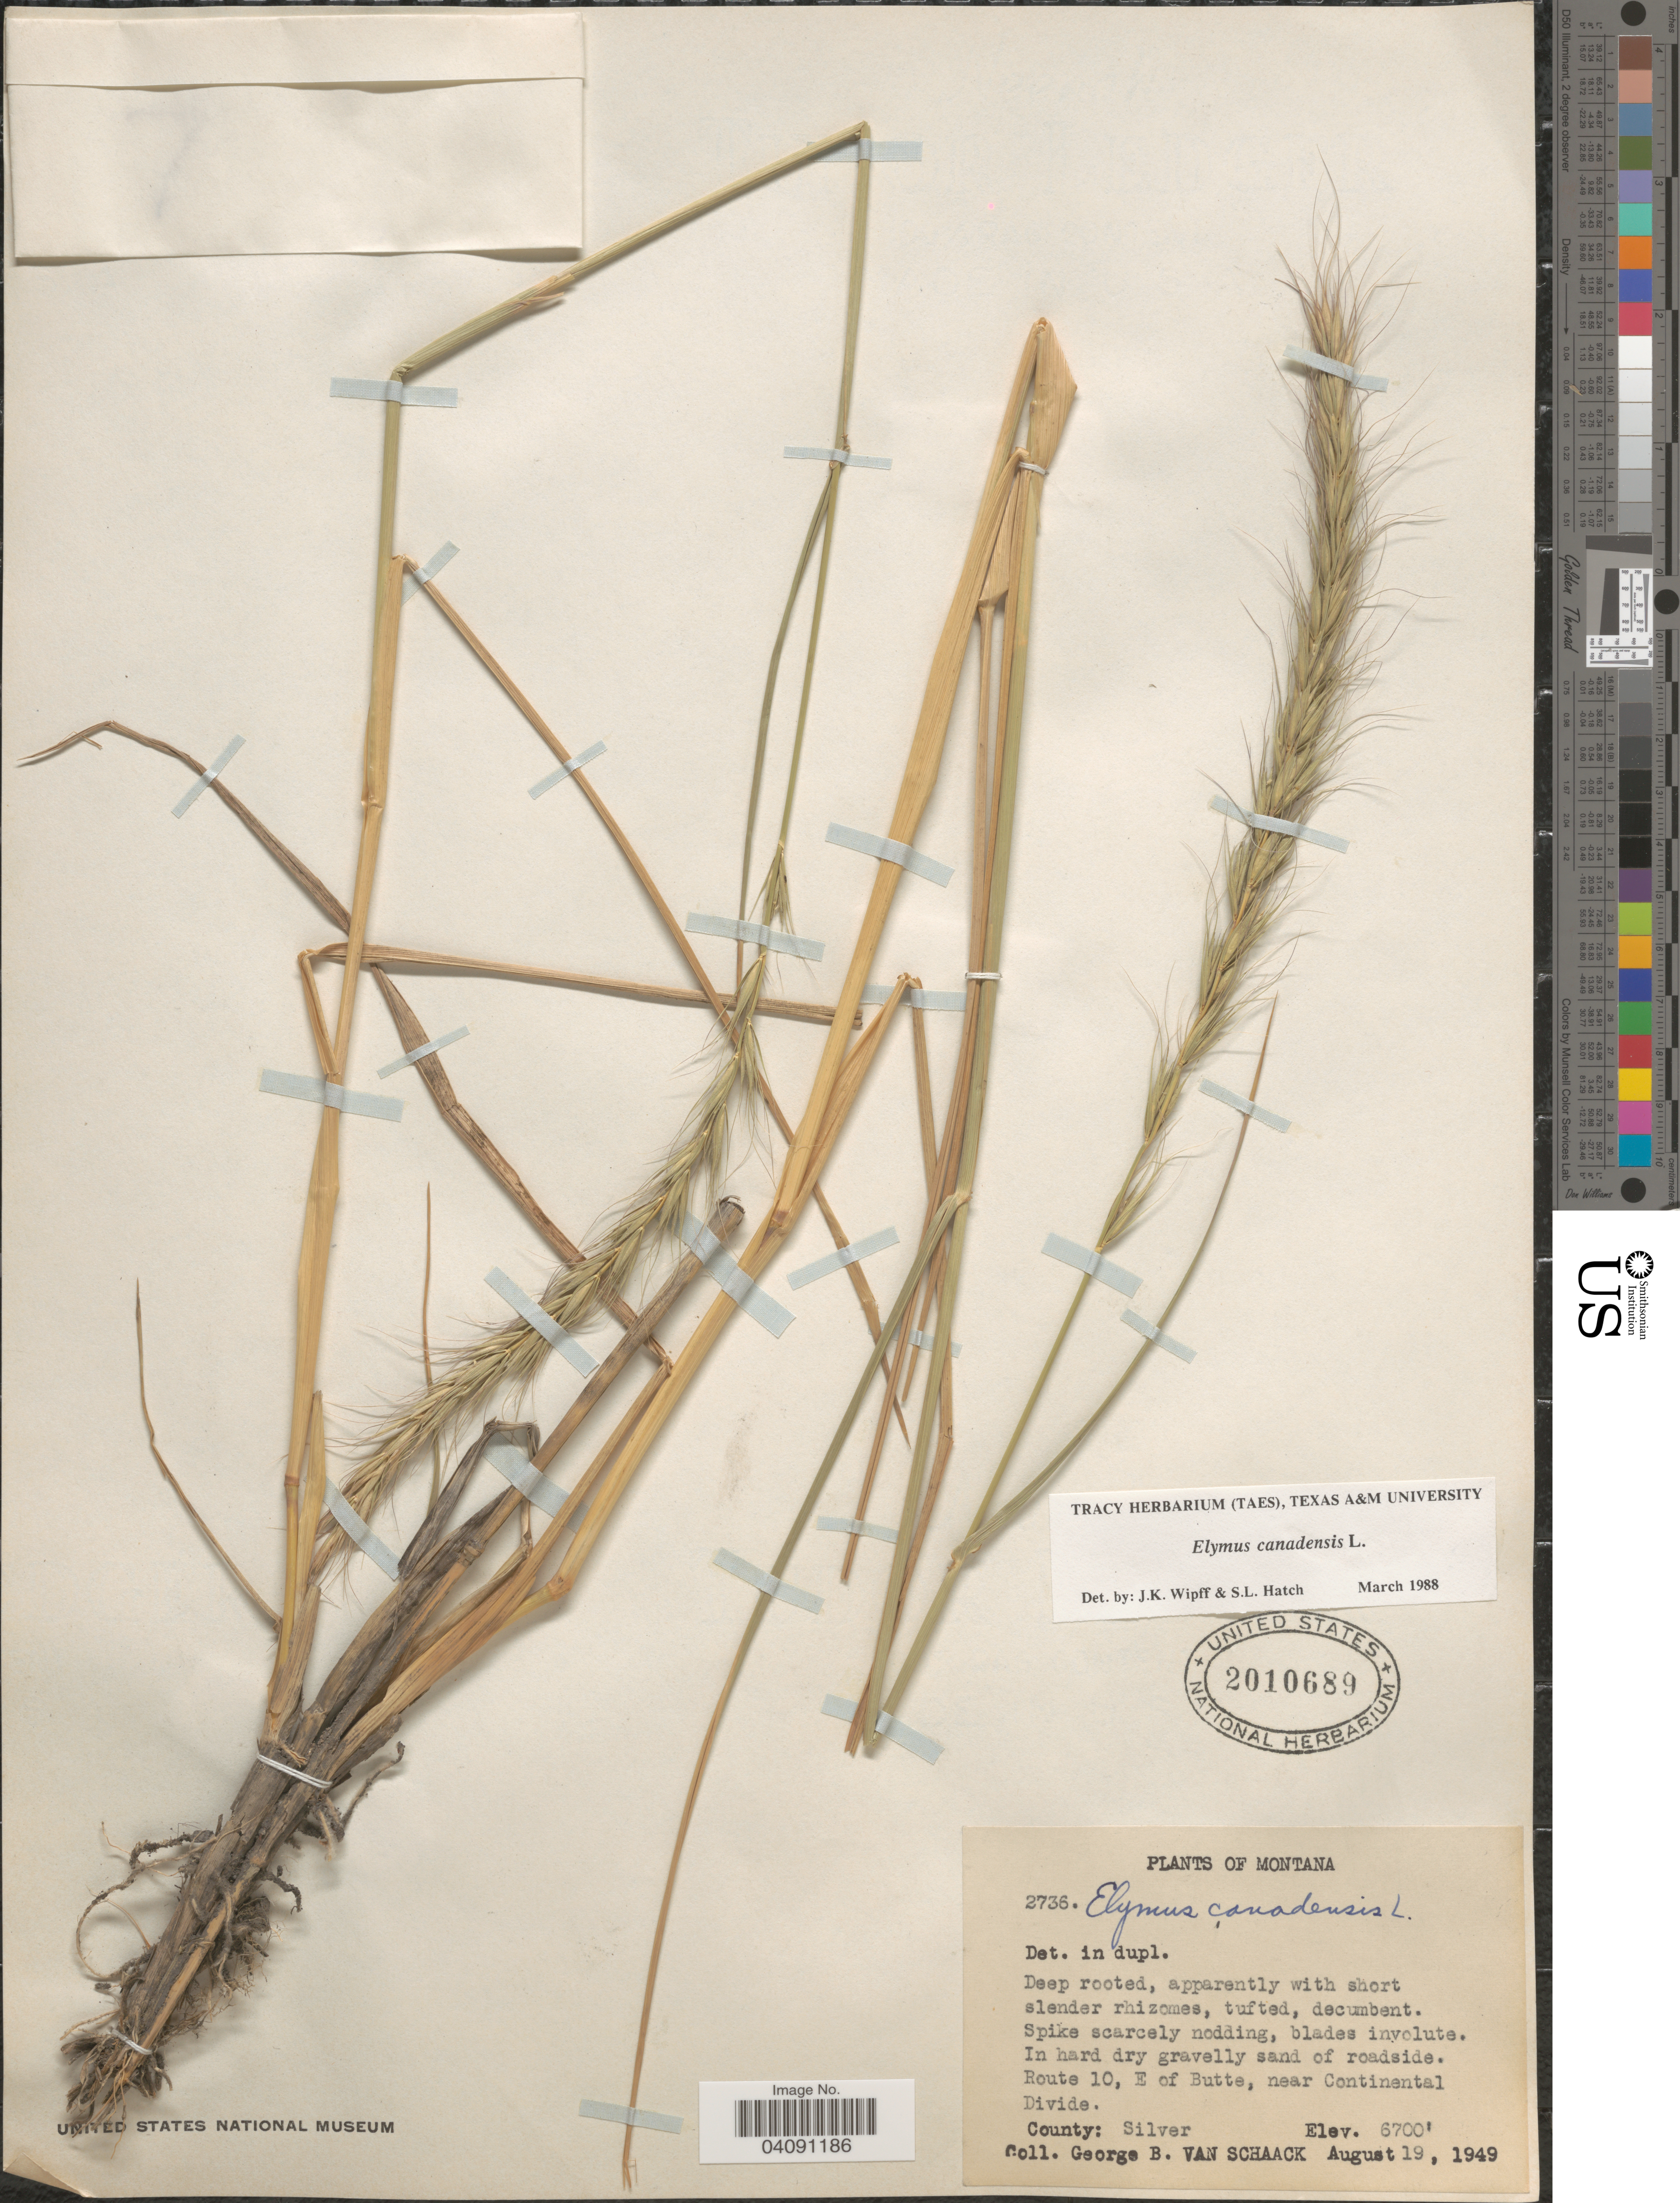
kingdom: Plantae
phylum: Tracheophyta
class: Liliopsida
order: Poales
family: Poaceae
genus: Elymus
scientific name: Elymus canadensis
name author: L.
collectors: G. Van Schaack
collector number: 2736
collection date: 1949-08-19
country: United States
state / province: Montana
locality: Route 10, E of Butte, near Continental Divide. County: Silver.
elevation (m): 2042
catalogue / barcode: US 2010689